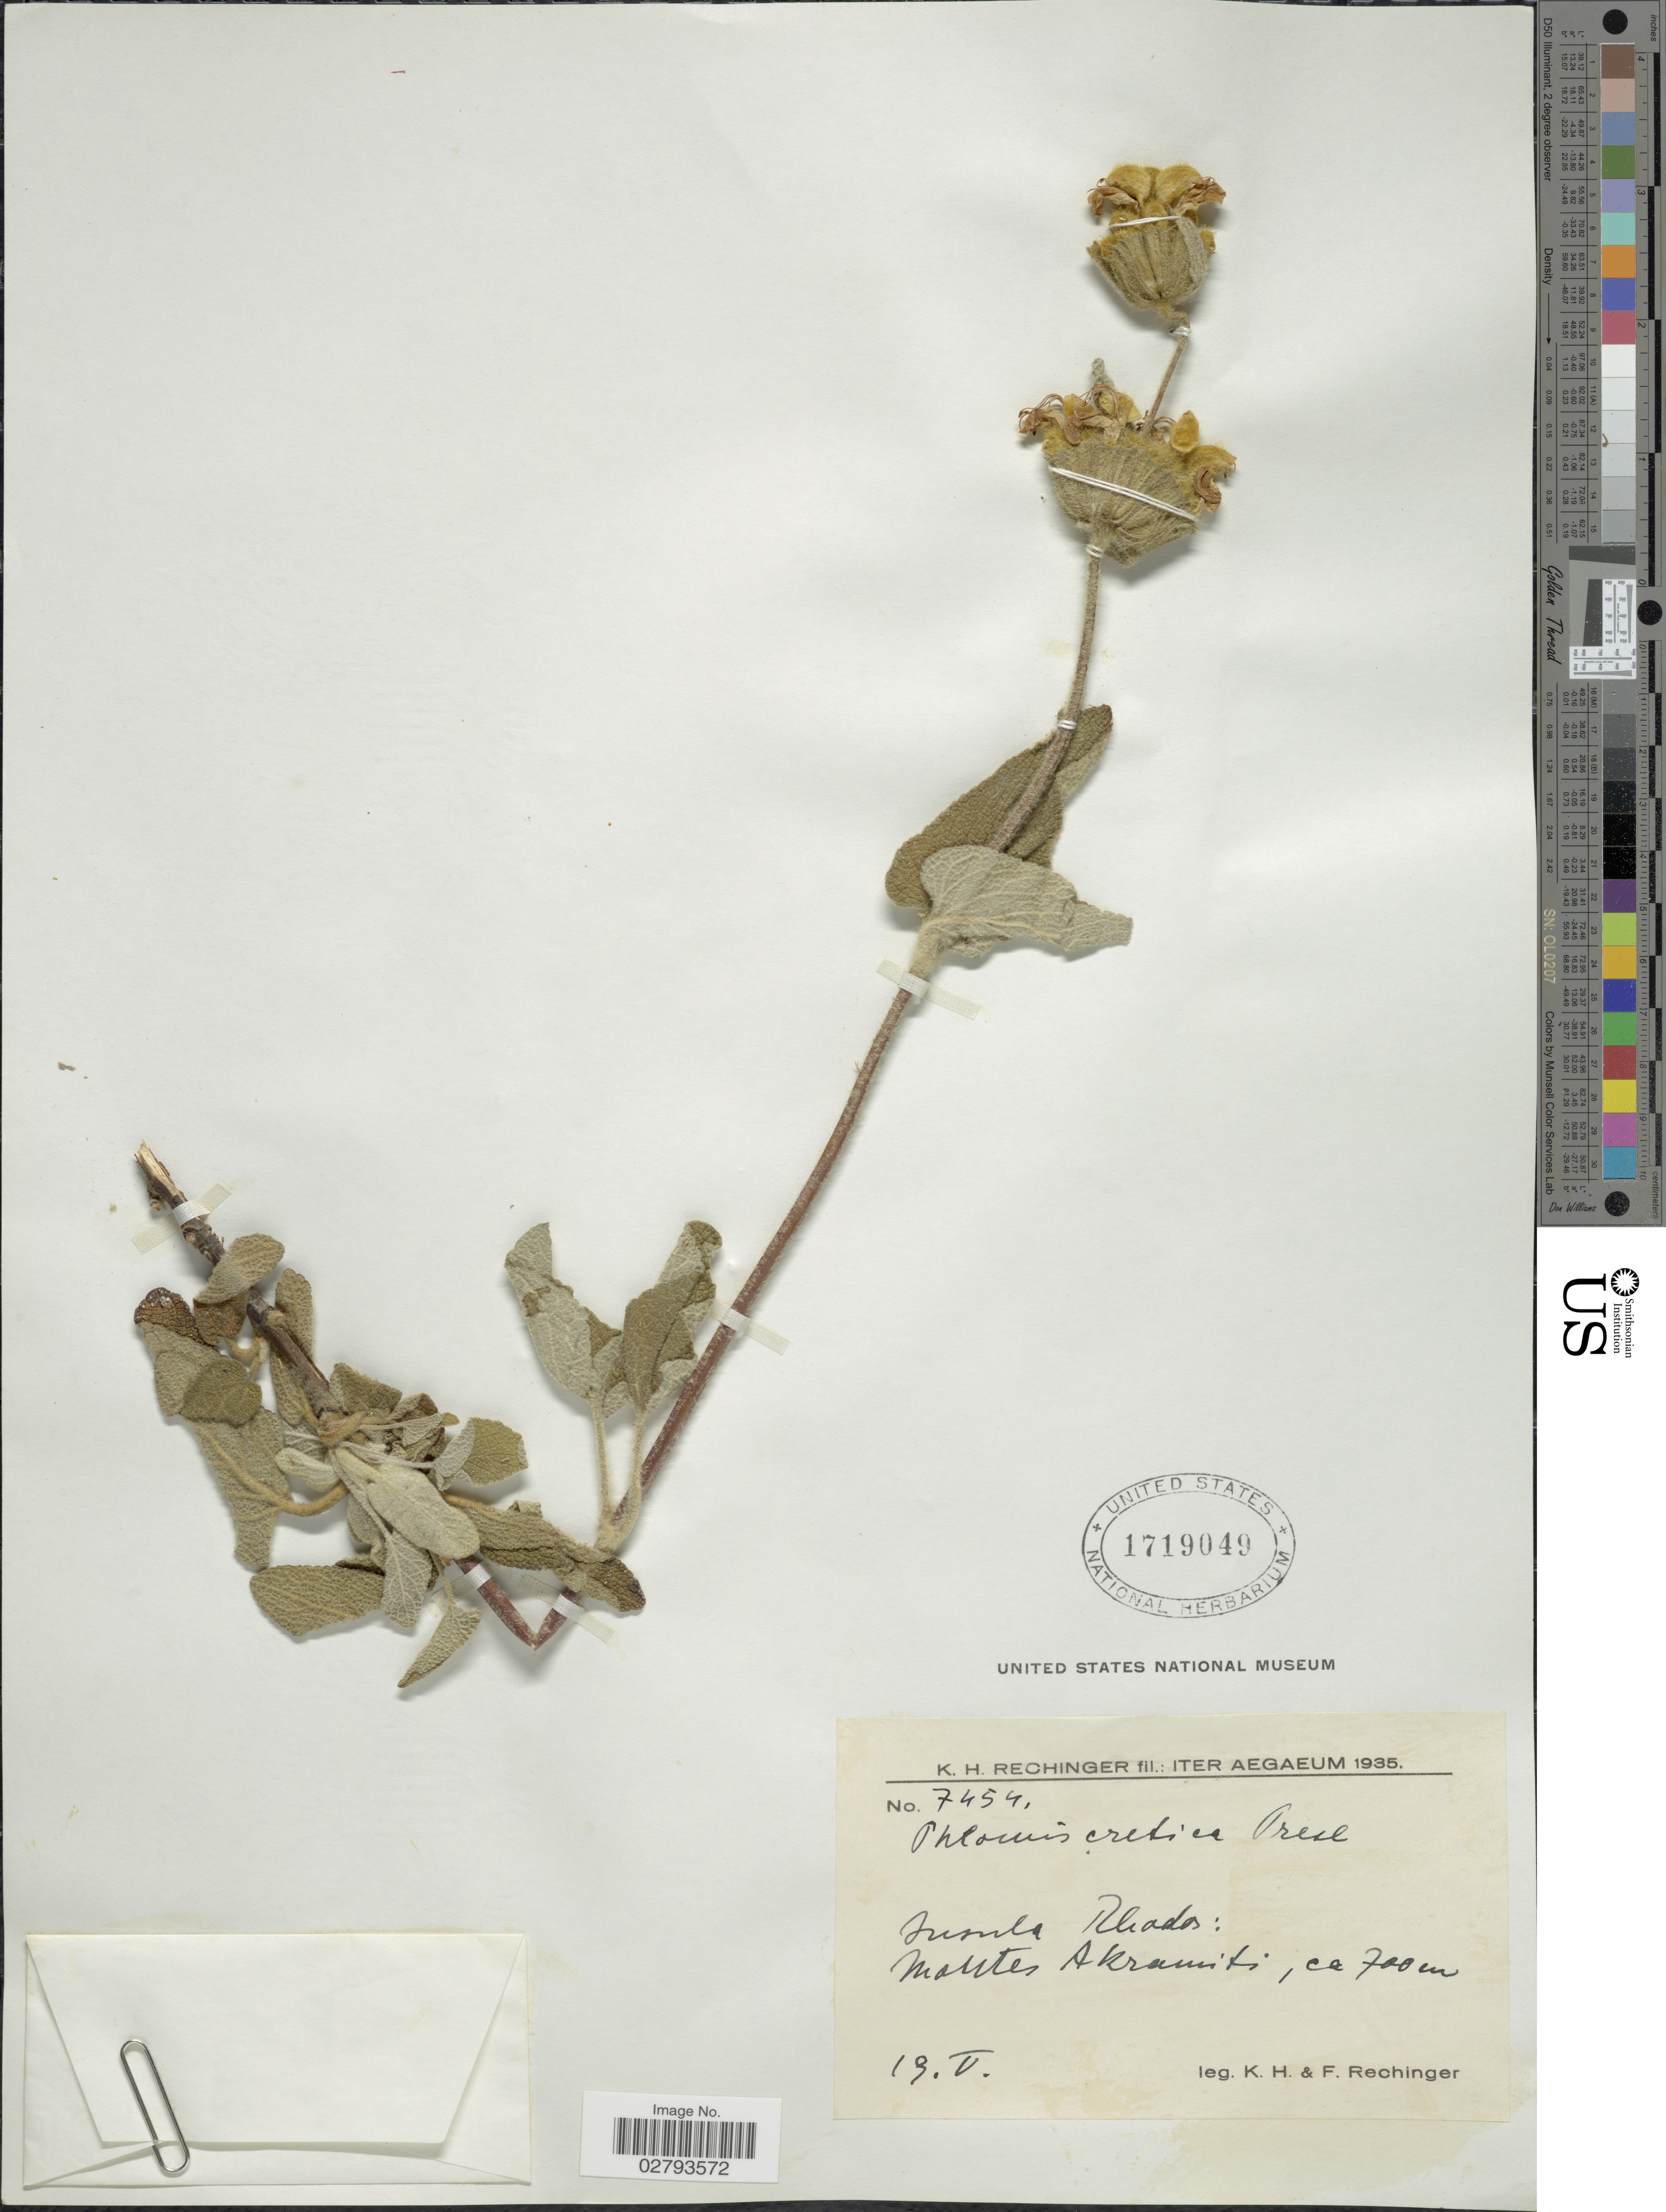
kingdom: Plantae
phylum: Tracheophyta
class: Magnoliopsida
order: Lamiales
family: Lamiaceae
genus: Phlomis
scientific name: Phlomis cretica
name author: C. Presl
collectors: K. H. Rechinger & F. Rechinger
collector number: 7454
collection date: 1935-05-19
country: Greece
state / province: South Aegean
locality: Aegaeum. Insula Rhodos: Montes Akramiti.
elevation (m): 700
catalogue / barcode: US 1719049